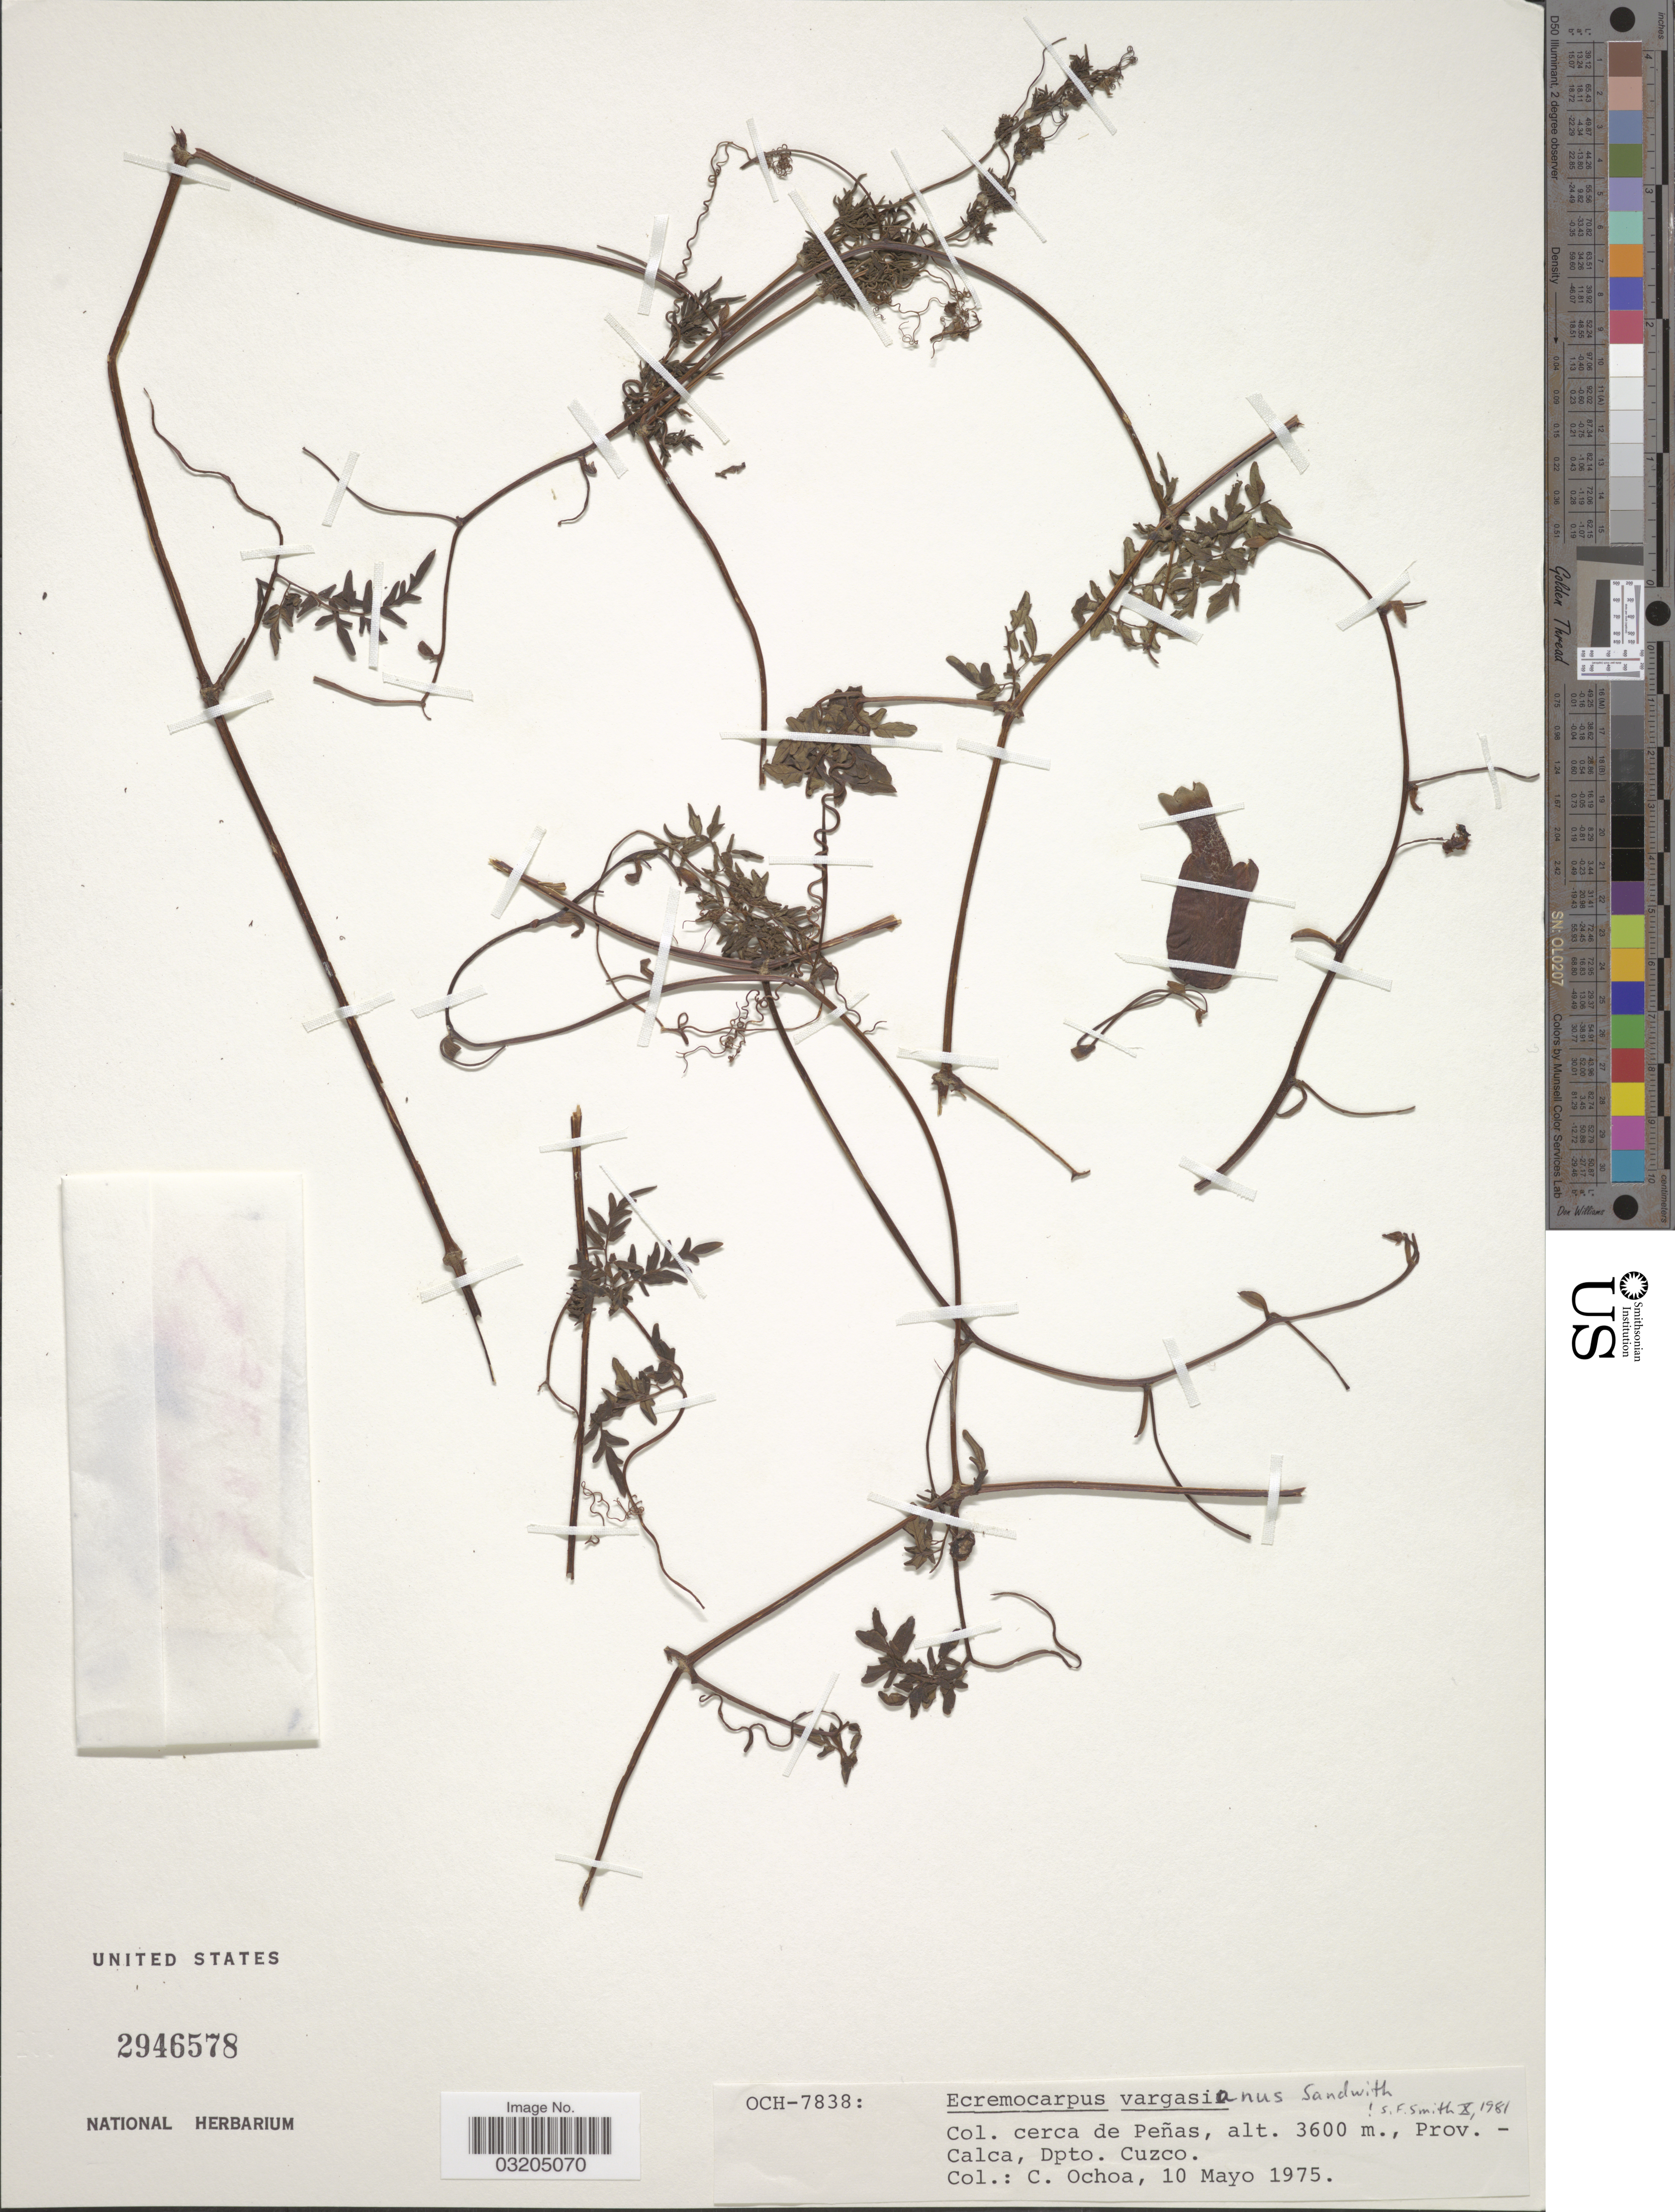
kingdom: Plantae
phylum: Tracheophyta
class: Magnoliopsida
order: Lamiales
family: Bignoniaceae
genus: Eccremocarpus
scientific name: Eccremocarpus viridis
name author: Ruiz & Pav.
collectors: C. Ochoa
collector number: OCH-7838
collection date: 1975-05-10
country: Peru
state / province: Cusco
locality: Cerca de Peñas, Prov. Calca, Dpto. Cuzco.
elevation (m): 3600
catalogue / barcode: US 2946578